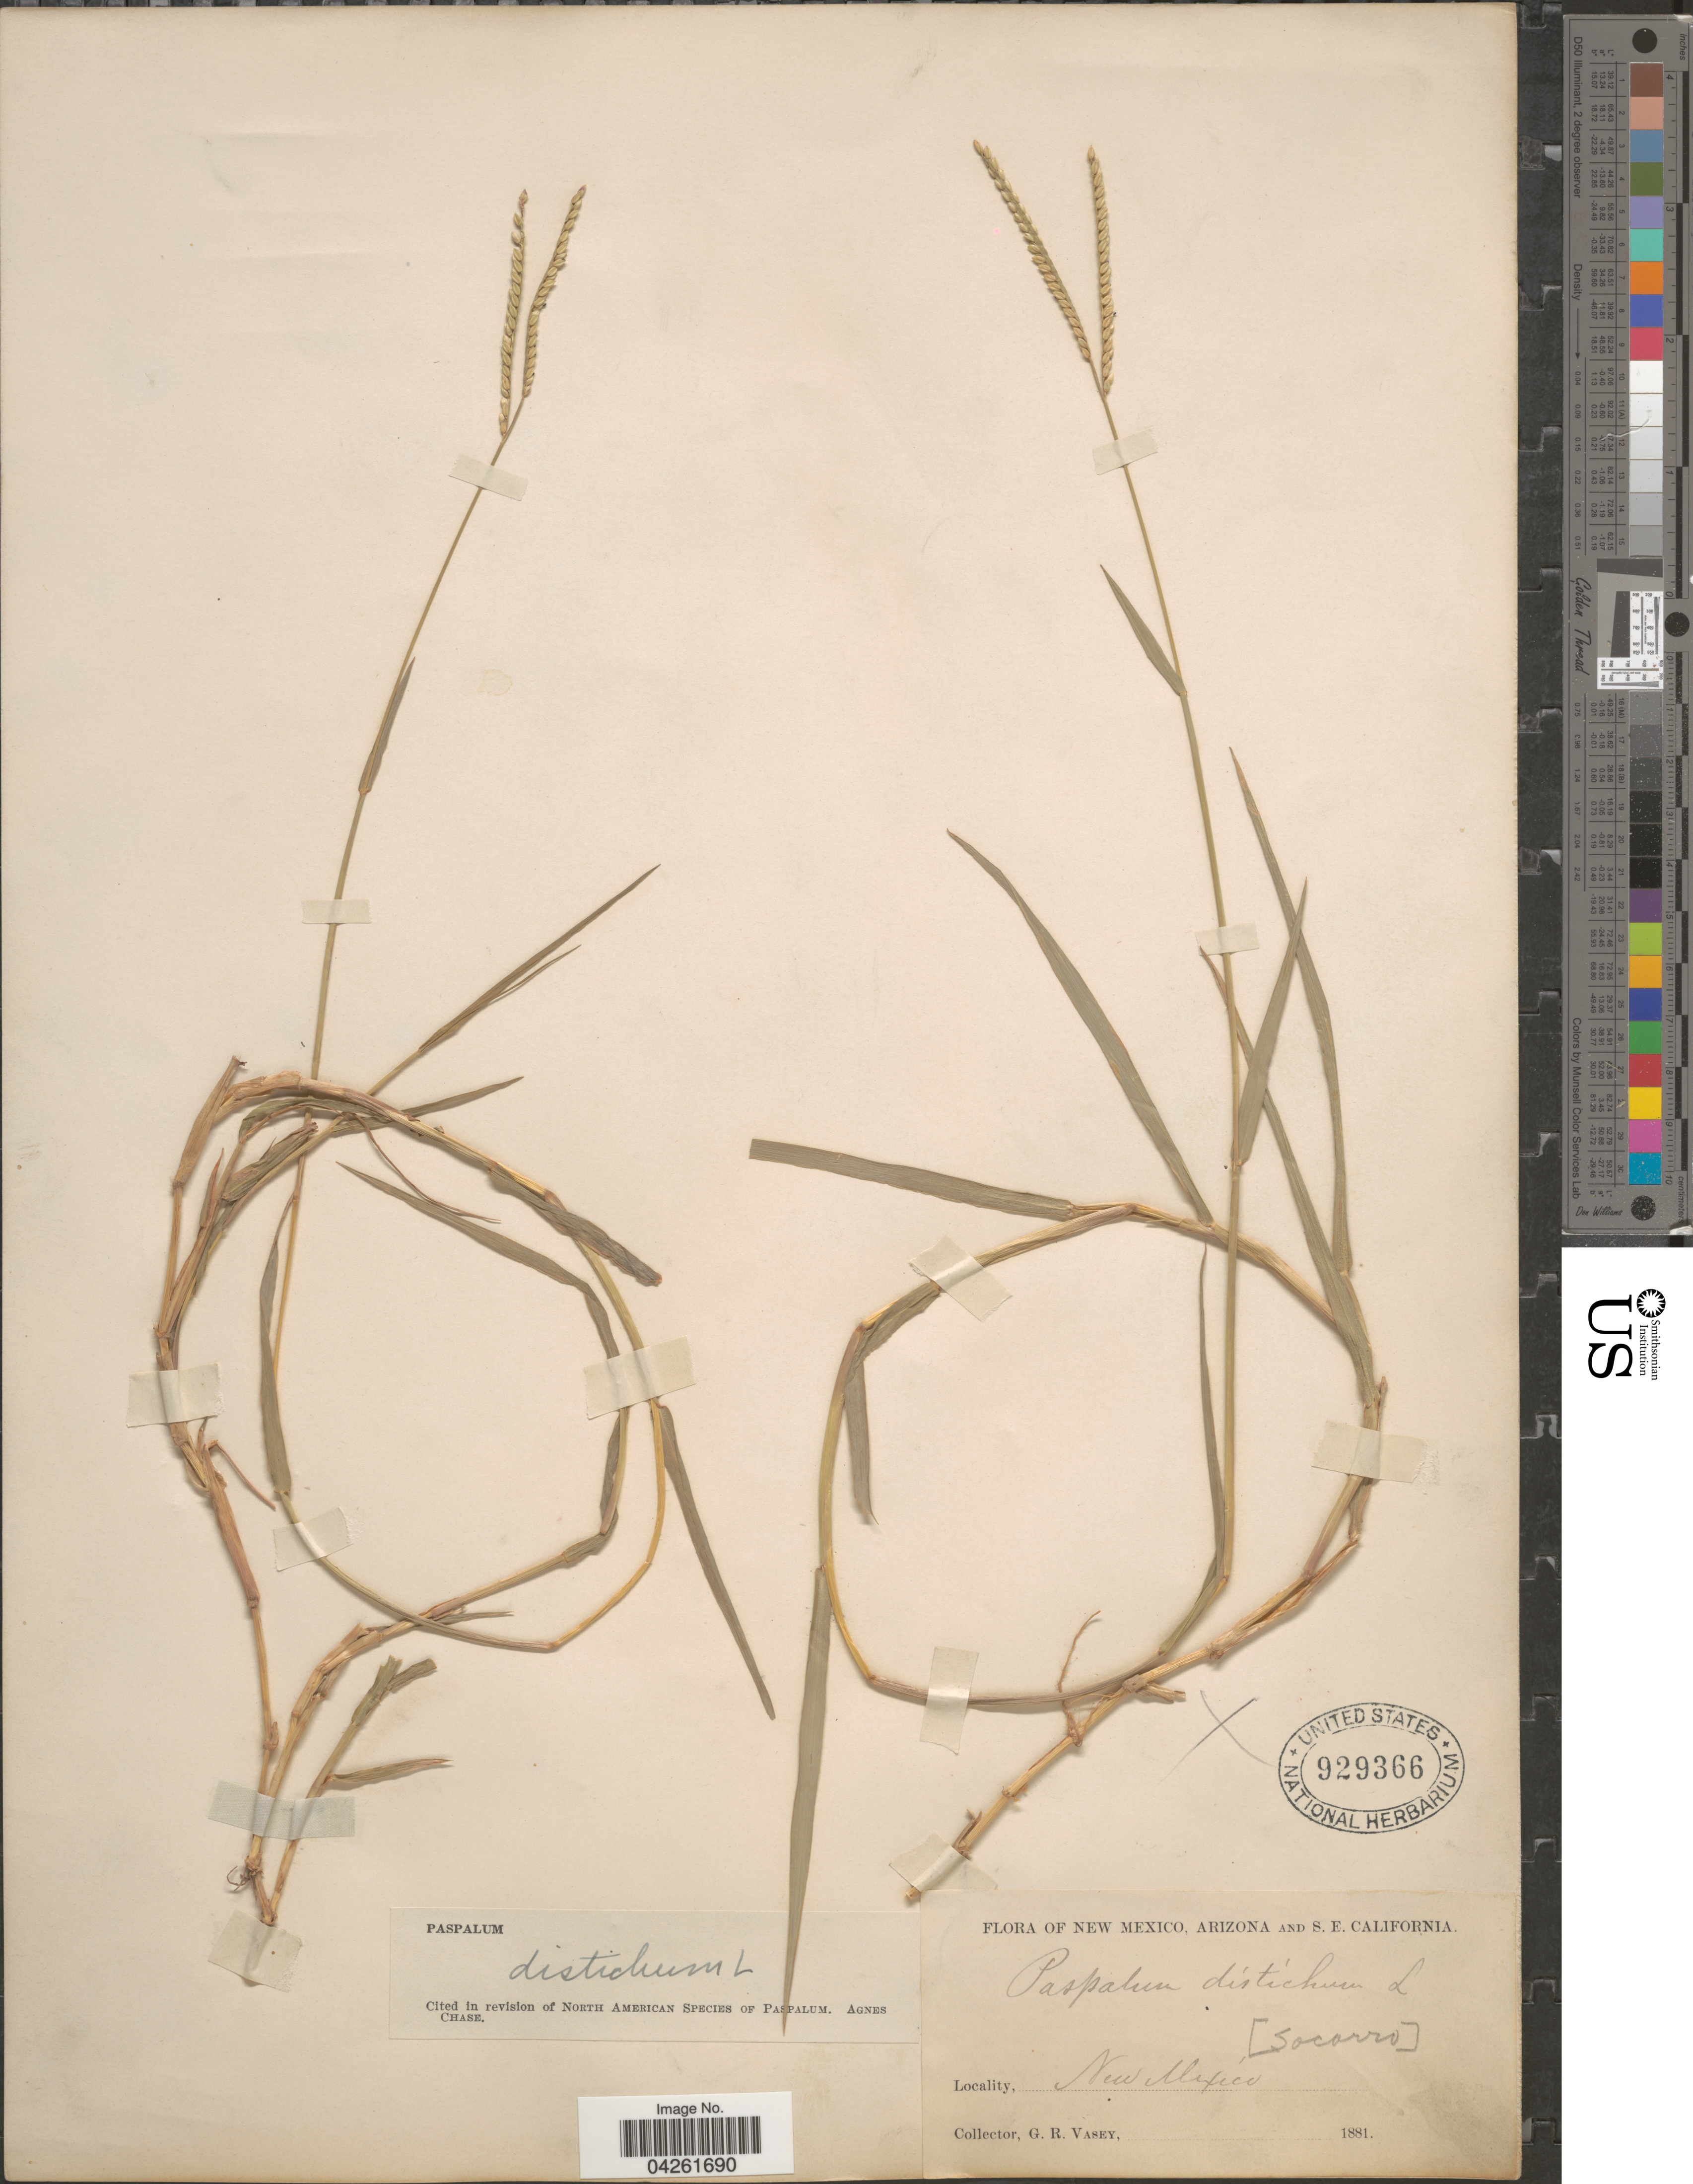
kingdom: Plantae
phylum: Tracheophyta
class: Liliopsida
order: Poales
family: Poaceae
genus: Paspalum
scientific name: Paspalum distichum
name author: L.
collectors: G. R. Vasey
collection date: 1881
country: United States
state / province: New Mexico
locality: [Socorro].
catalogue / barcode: US 929366